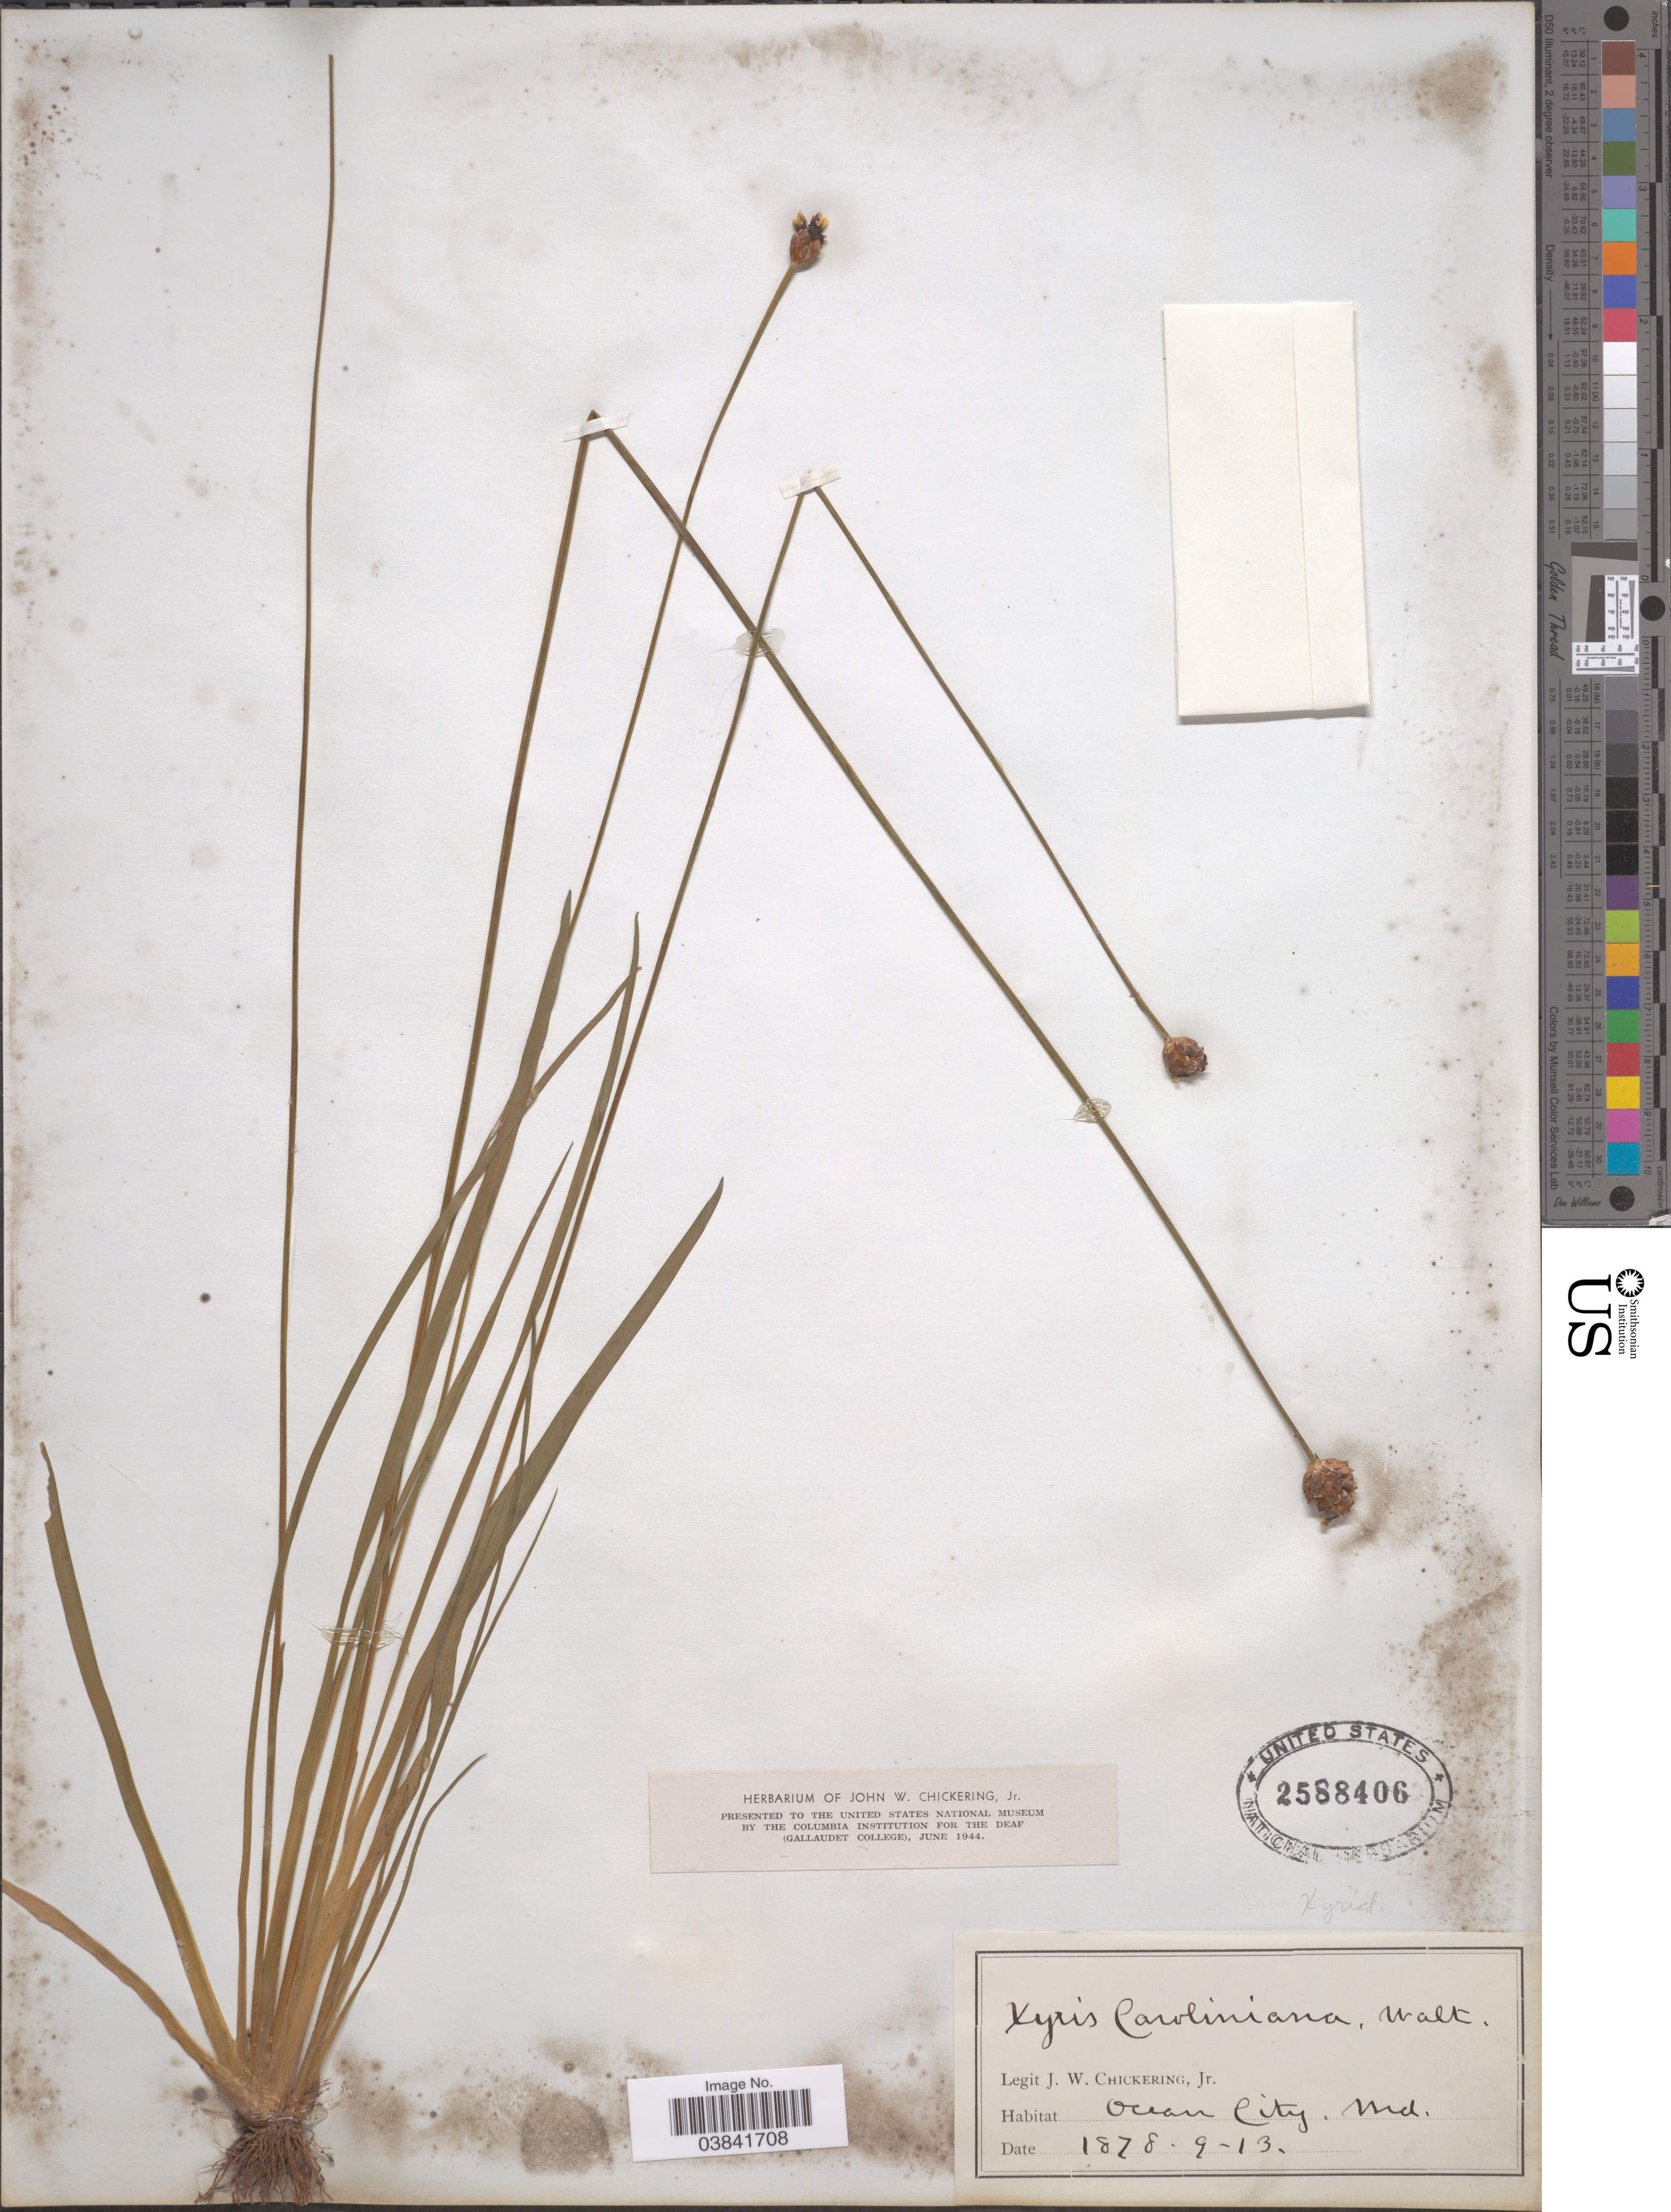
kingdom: Plantae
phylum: Tracheophyta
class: Liliopsida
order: Poales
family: Xyridaceae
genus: Xyris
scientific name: Xyris difformis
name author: Chapm.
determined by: Strong, Mark T., (BOT), Smithsonian Institution - National Museum of Natural History (UNITED STATES)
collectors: J. Chickering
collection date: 1878-09-13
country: United States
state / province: Maryland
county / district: Worcester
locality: Ocean City.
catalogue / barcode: US 2588406